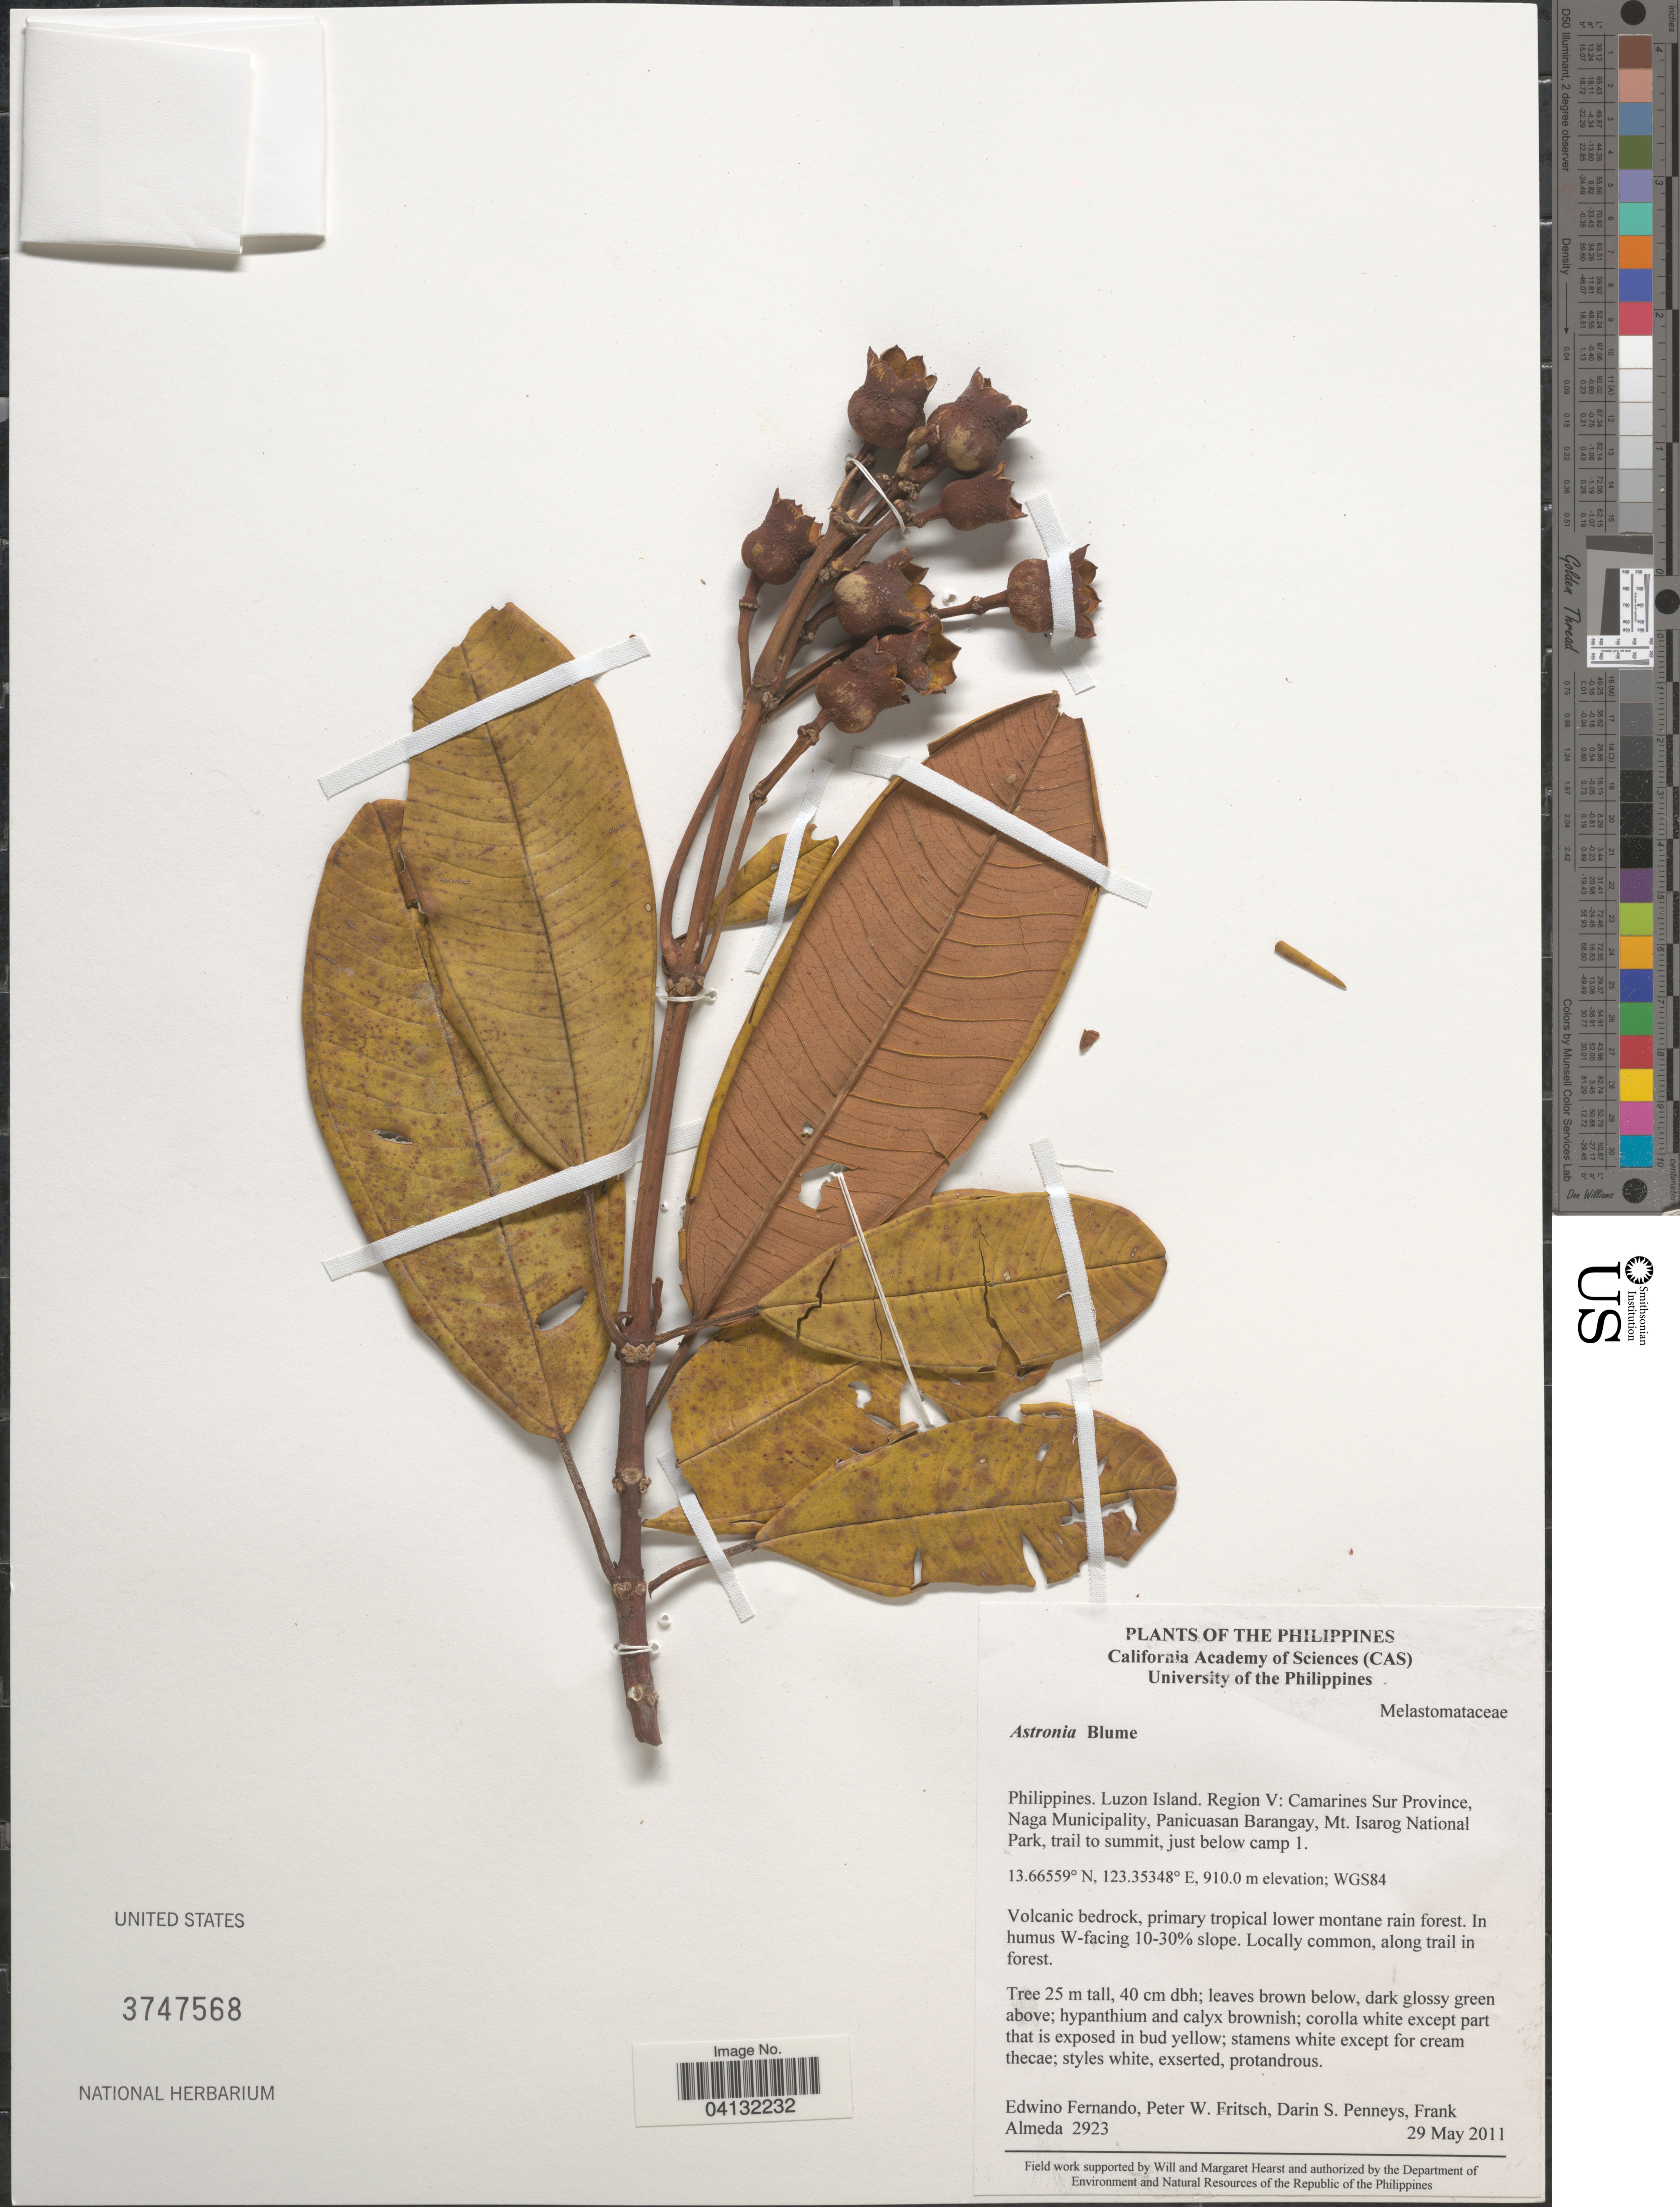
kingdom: Plantae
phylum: Tracheophyta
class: Magnoliopsida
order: Myrtales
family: Melastomataceae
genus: Astronia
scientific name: Astronia sp.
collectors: E. S. Fernando, P. W. Fritsch, D. S. Penneys & F. Almeda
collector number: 2923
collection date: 2011-05-29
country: Philippines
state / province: Bicol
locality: Luzon Island. Region V: Camarines Sur Province, Naga Municipality, Panicuasan Barangay, Mt. Isarog National Park, trail to summit, just below camp 1. WGS84. W-facing 10-30% slope.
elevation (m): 910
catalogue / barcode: US 3747568